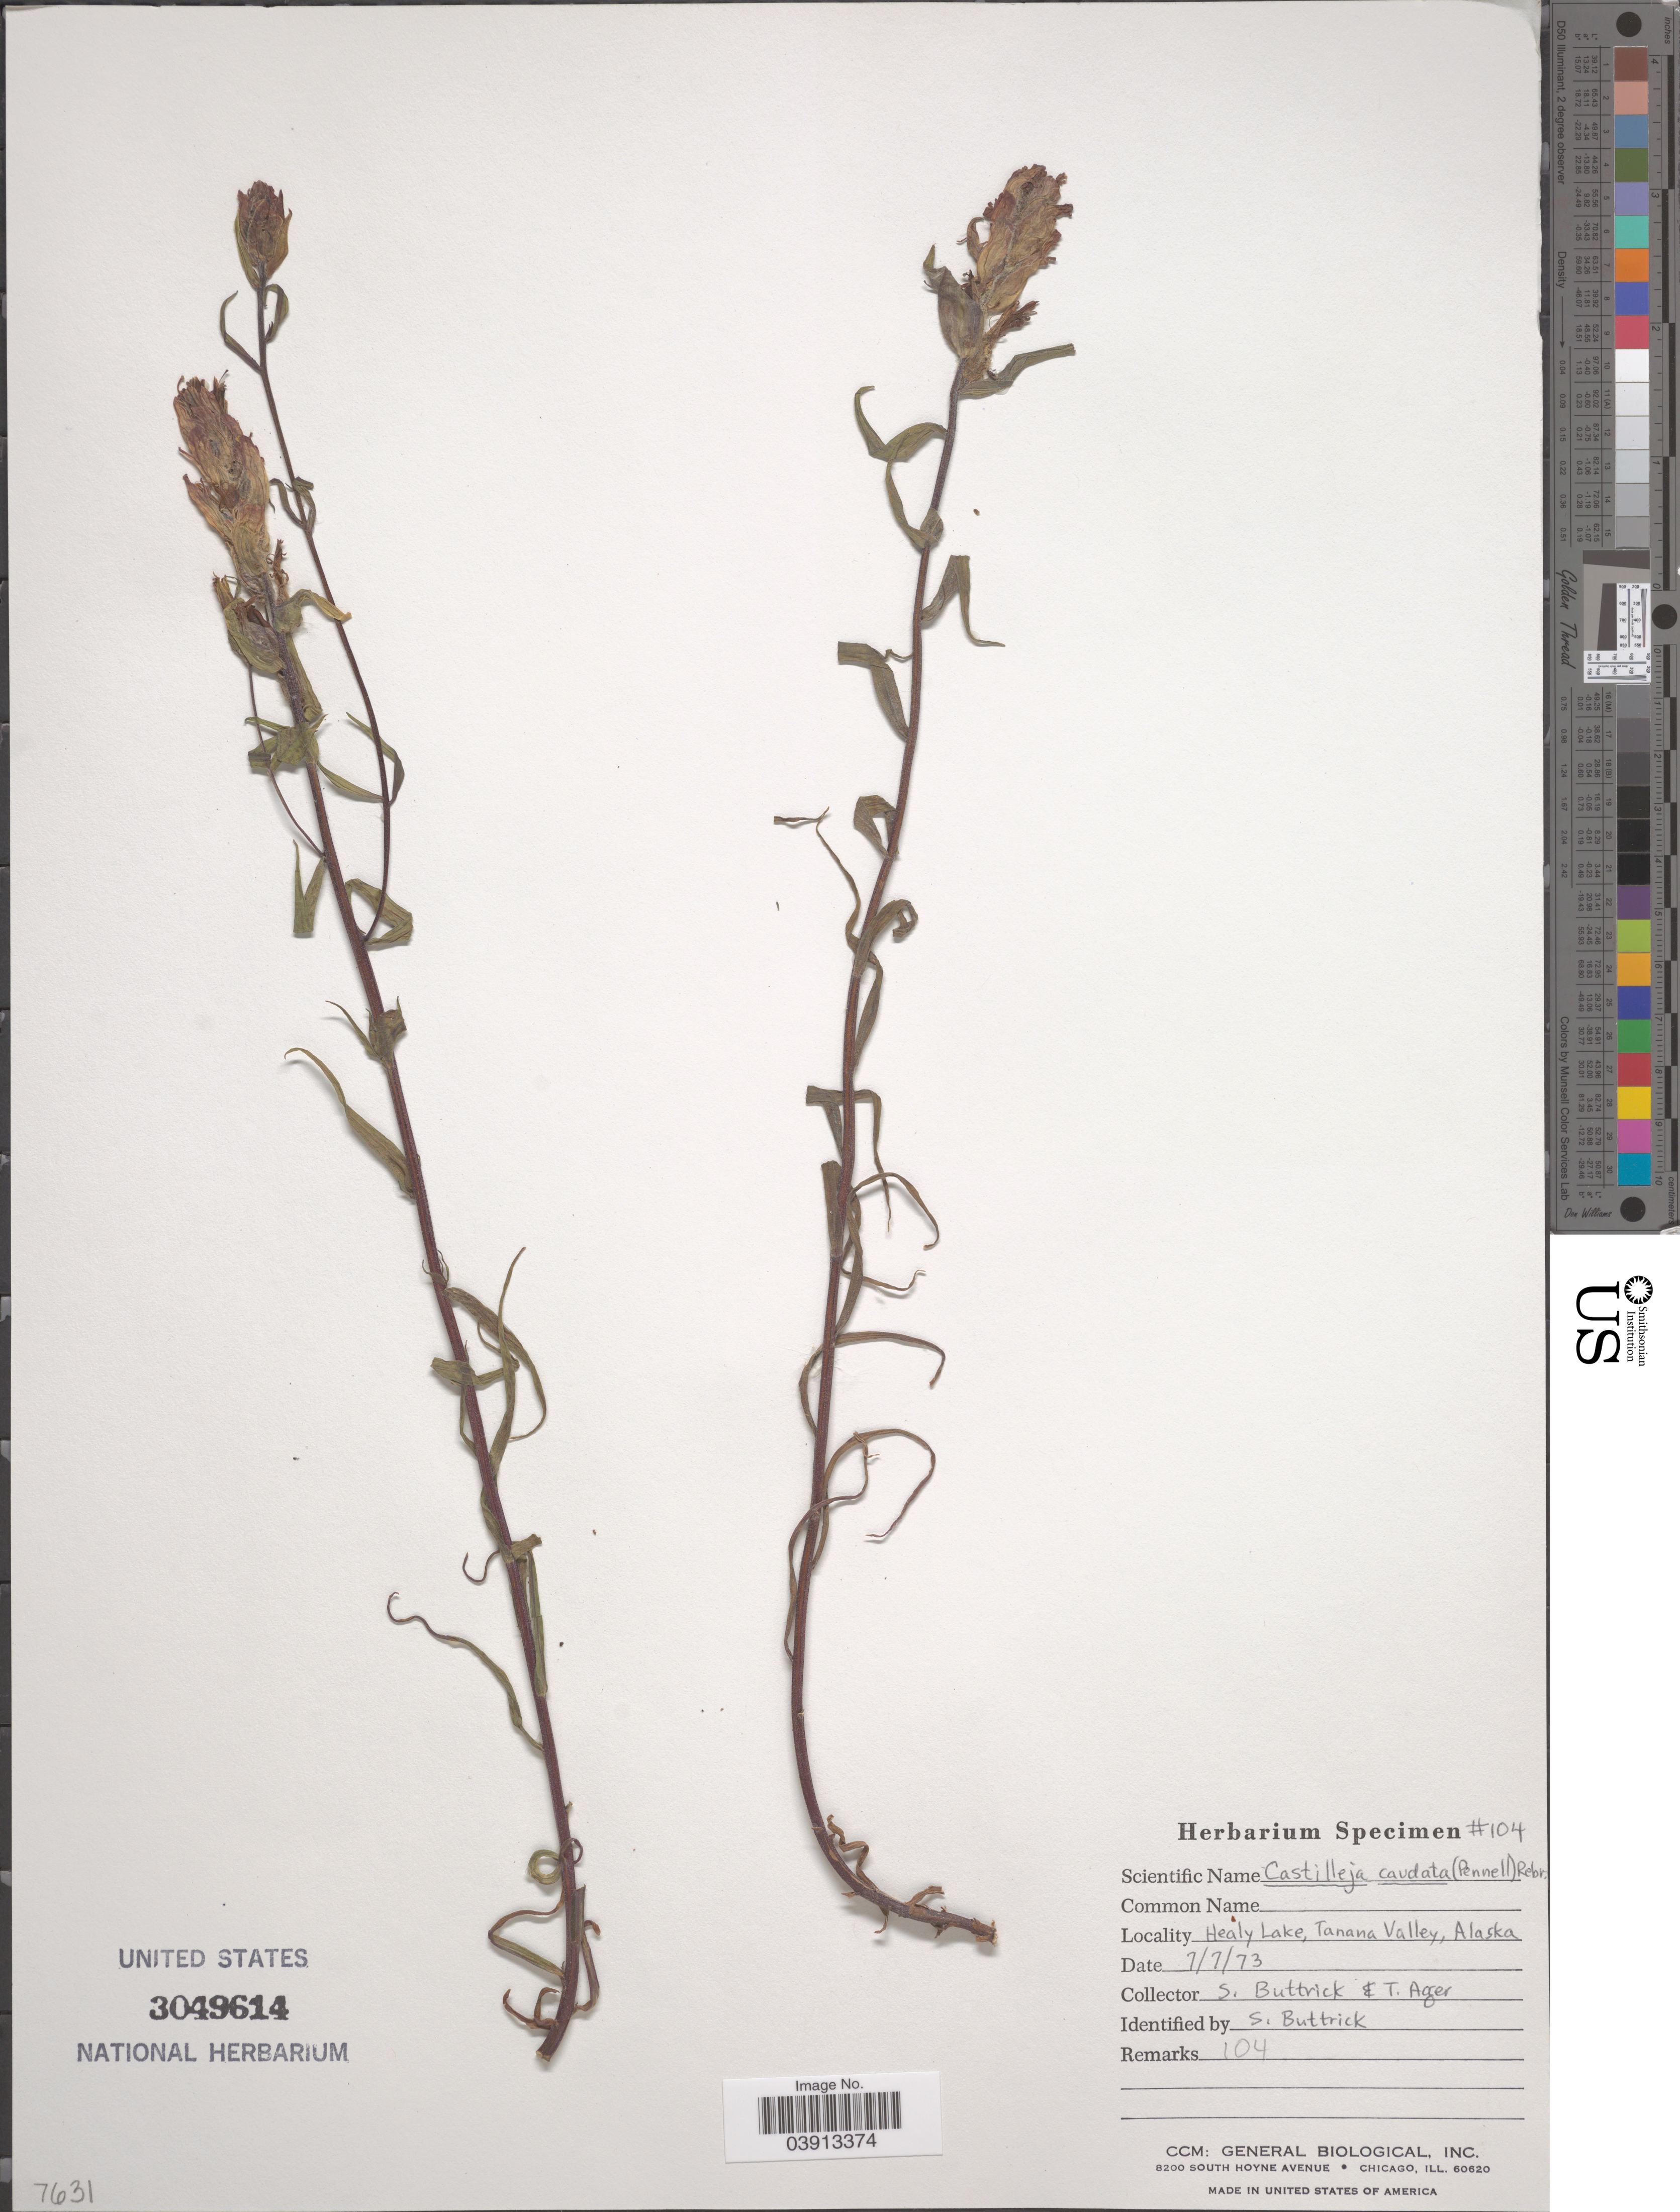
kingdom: Plantae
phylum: Tracheophyta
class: Magnoliopsida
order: Lamiales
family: Orobanchaceae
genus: Castilleja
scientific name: Castilleja pallida subsp. mexiae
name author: Pennell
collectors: S. Buttrick & T. Ager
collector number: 104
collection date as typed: Transcribed d/m/y: 7/7/73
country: United States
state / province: Alaska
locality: Healy Lake, Tanana Valley.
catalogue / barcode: US 3049614